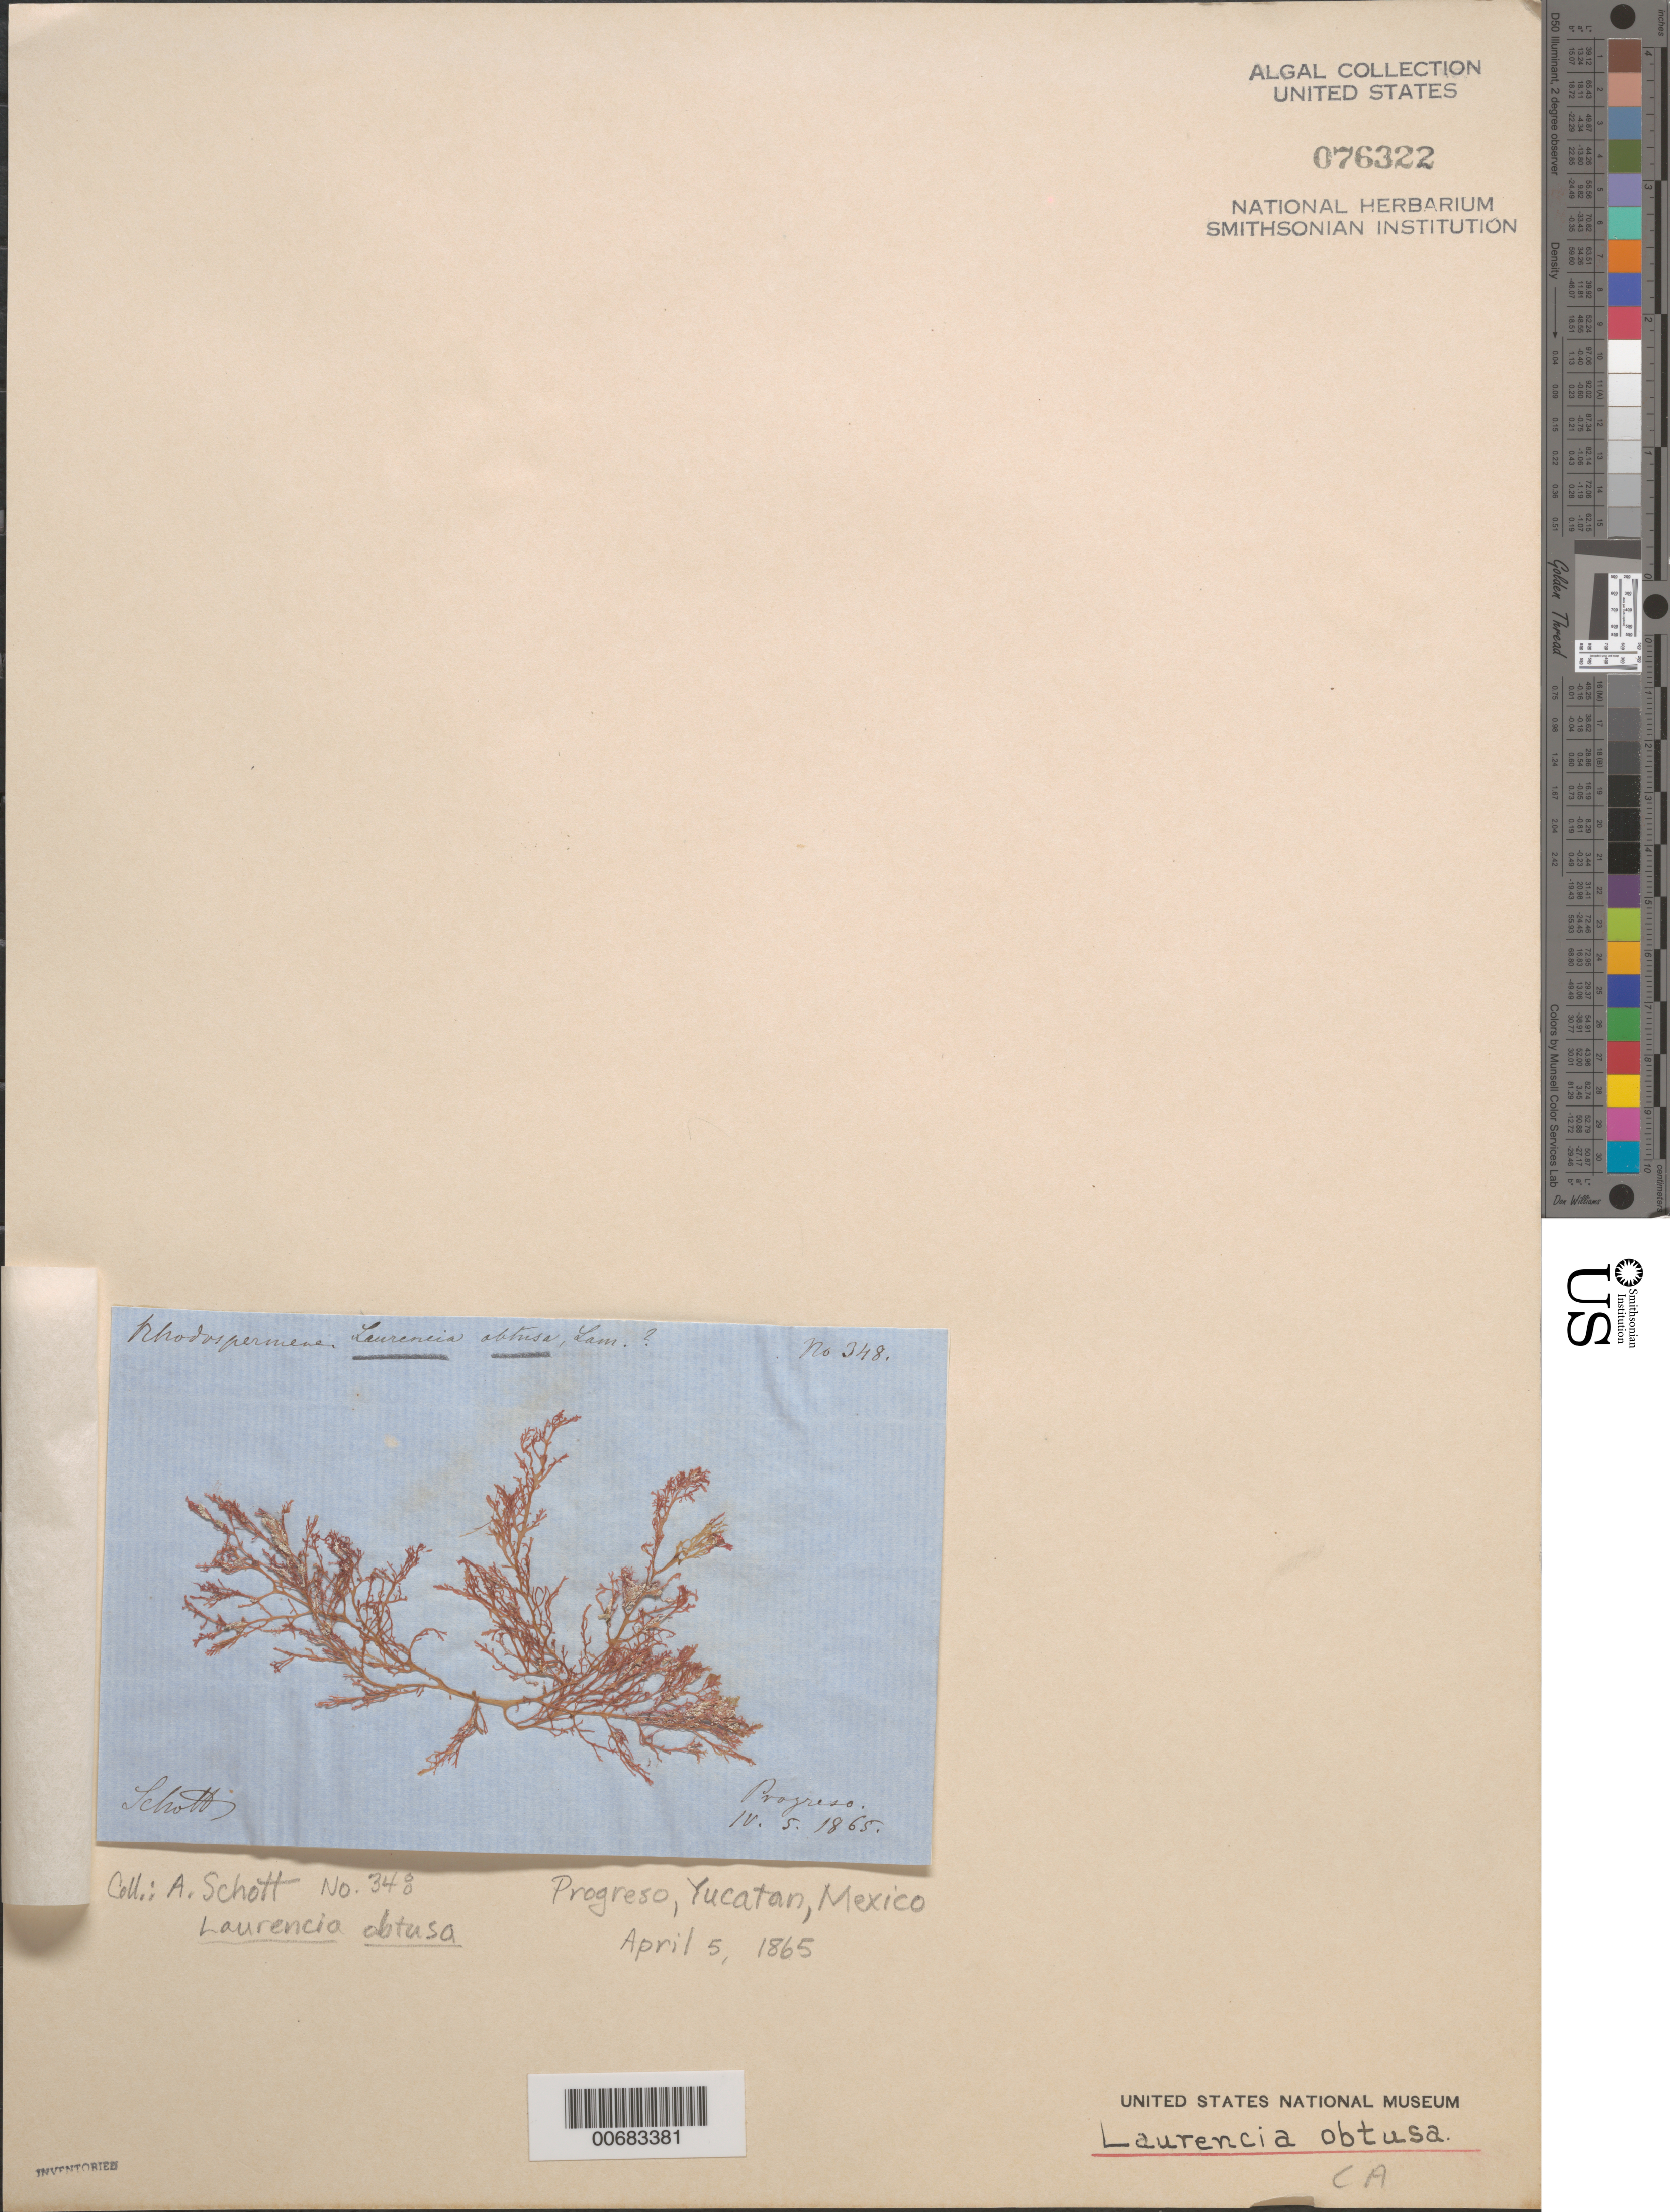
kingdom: Plantae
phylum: Rhodophyta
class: Florideophyceae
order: Ceramiales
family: Rhodomelaceae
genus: Laurencia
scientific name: Laurencia obtusa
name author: (Huds.) J.V.Lamouroux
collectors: A. C. V. Schott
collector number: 348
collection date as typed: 05 Apr 1865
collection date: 1865-04-05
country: Mexico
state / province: Yucatan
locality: Progreso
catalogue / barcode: US 76322